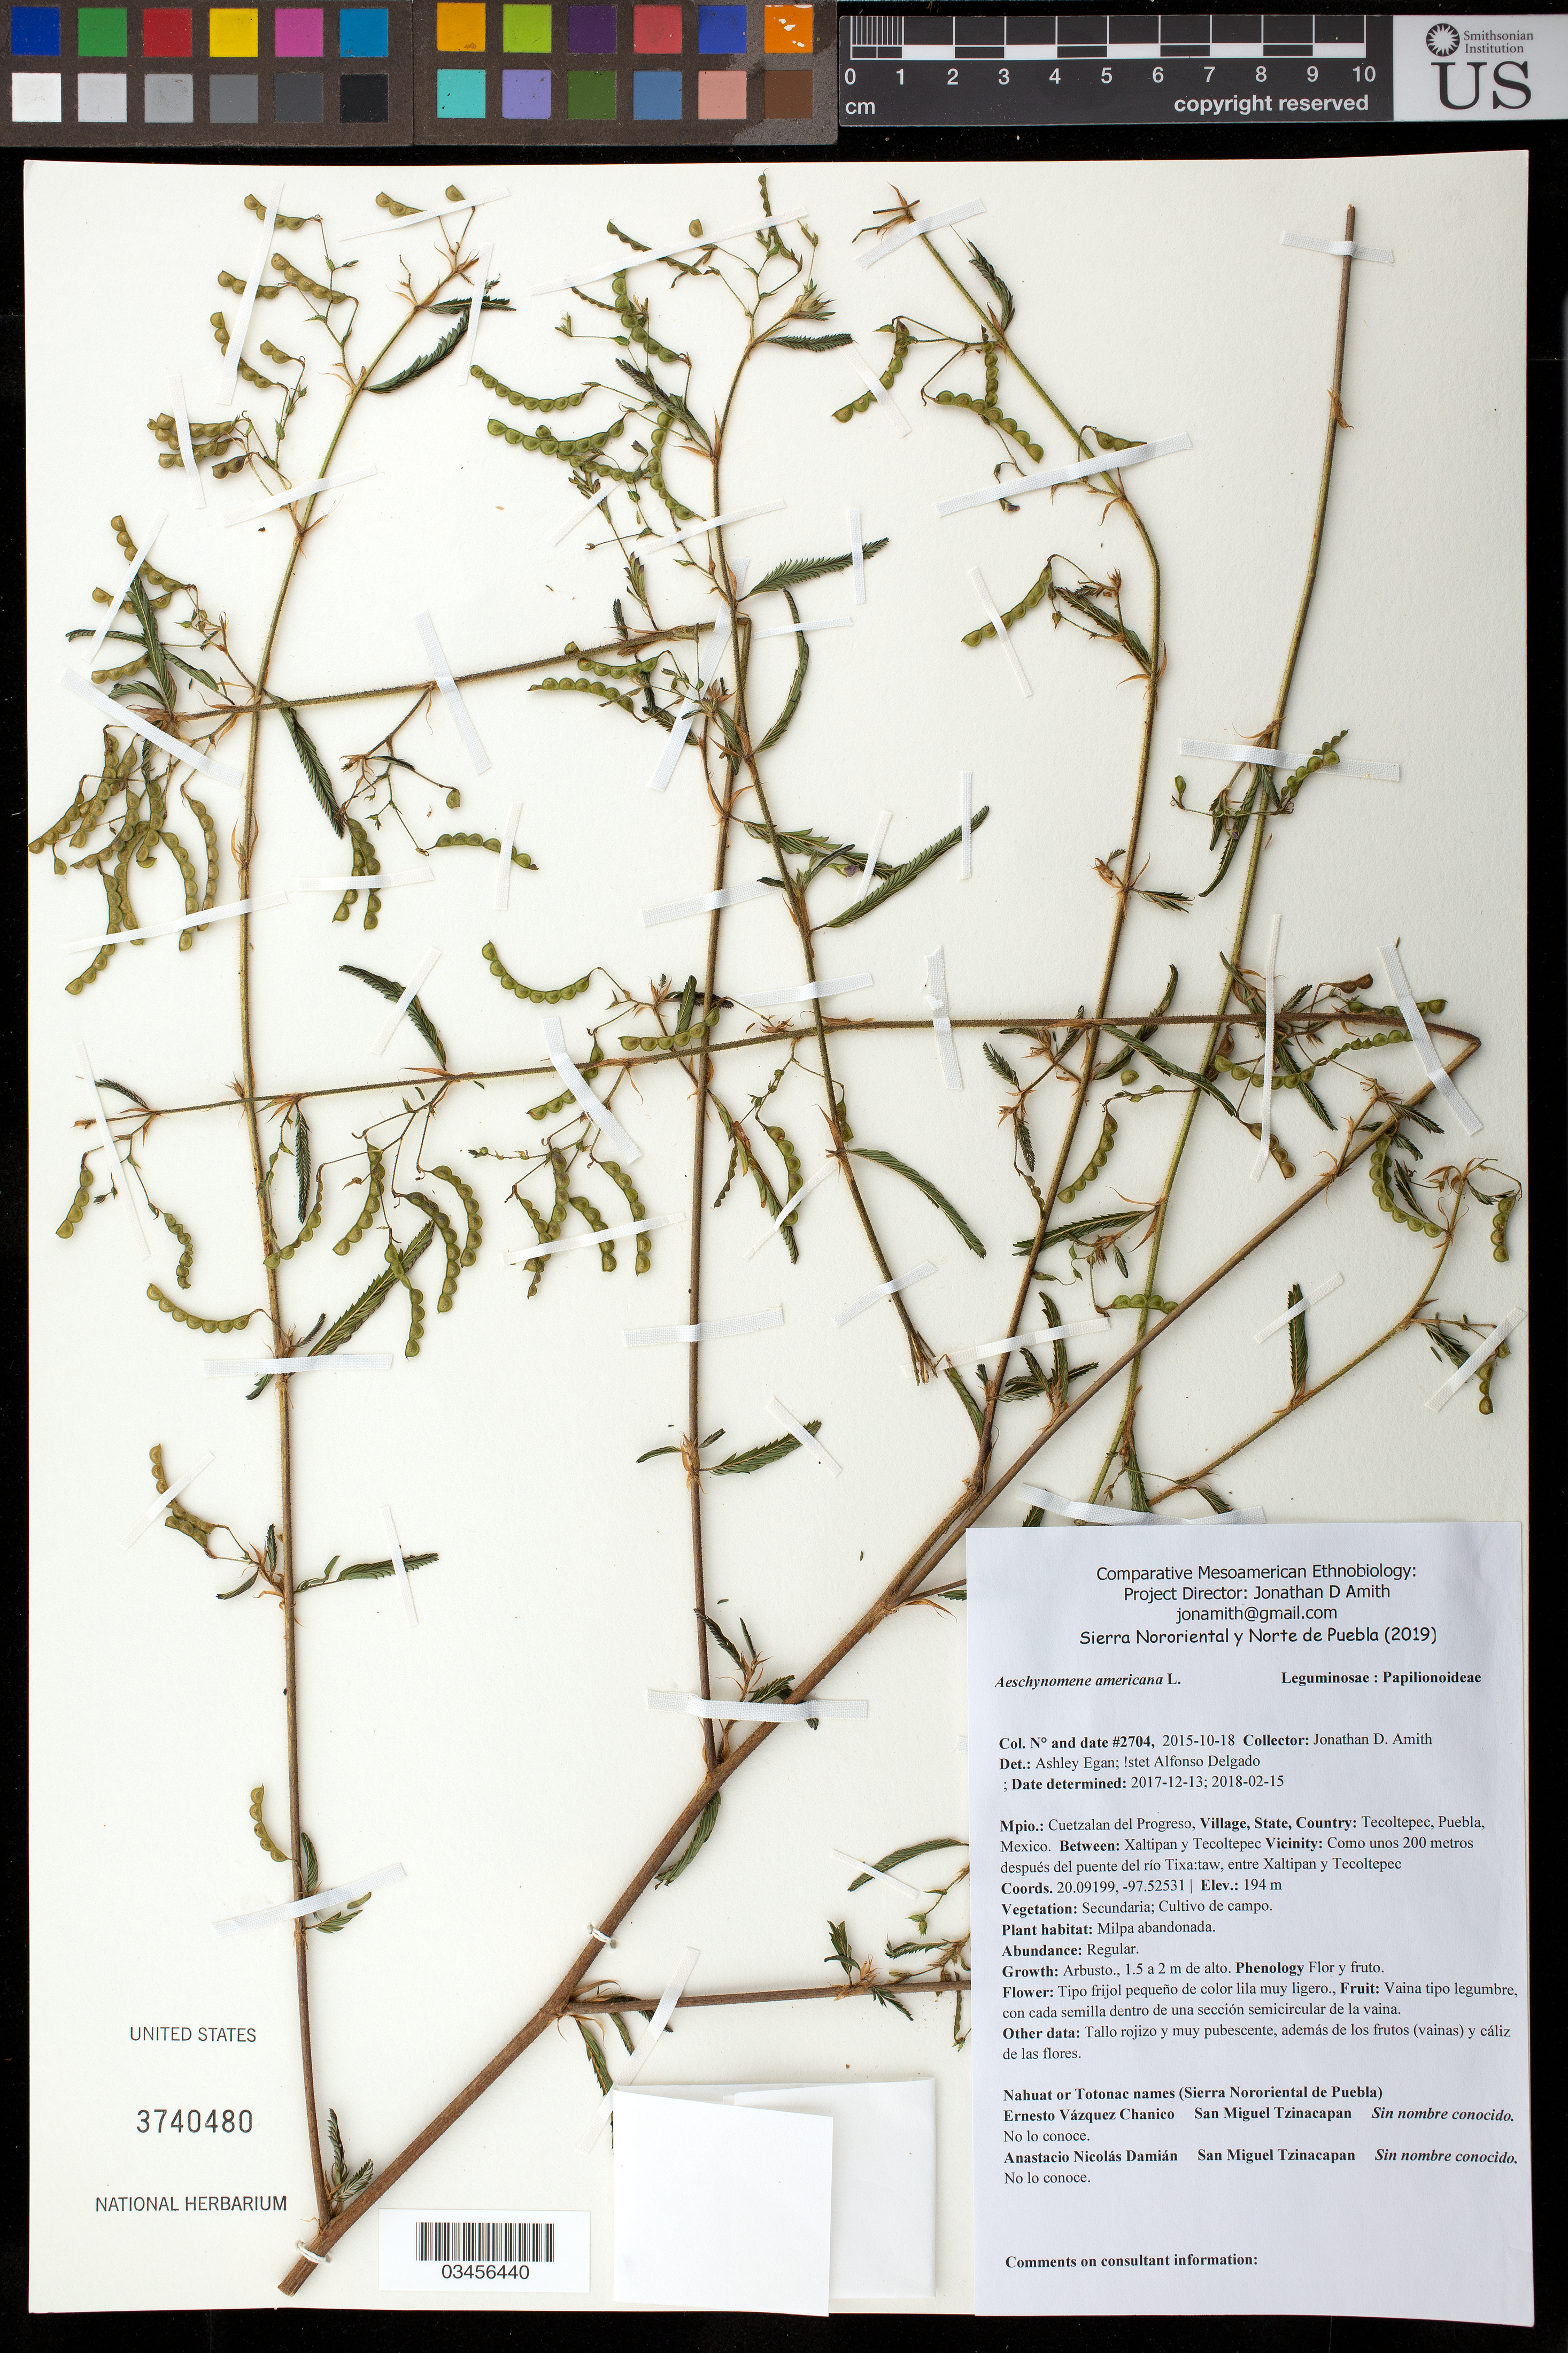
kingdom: Plantae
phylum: Tracheophyta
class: Magnoliopsida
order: Fabales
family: Fabaceae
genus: Aeschynomene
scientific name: Aeschynomene americana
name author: L.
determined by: Delgado S., A. O.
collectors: J. D. Amith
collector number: JDA_02704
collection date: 2015-10-18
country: México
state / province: Puebla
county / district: Cuetzalan del Progreso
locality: PUEBLO: Tecoltepec; LOCALIDAD EXACTA: Como unos 200 metros después del puente del río Tixa:taw, entre Xaltipan y Tecoltepec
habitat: Cultivo de campo | Milpa abandonada.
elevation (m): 194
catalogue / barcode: US 3740480